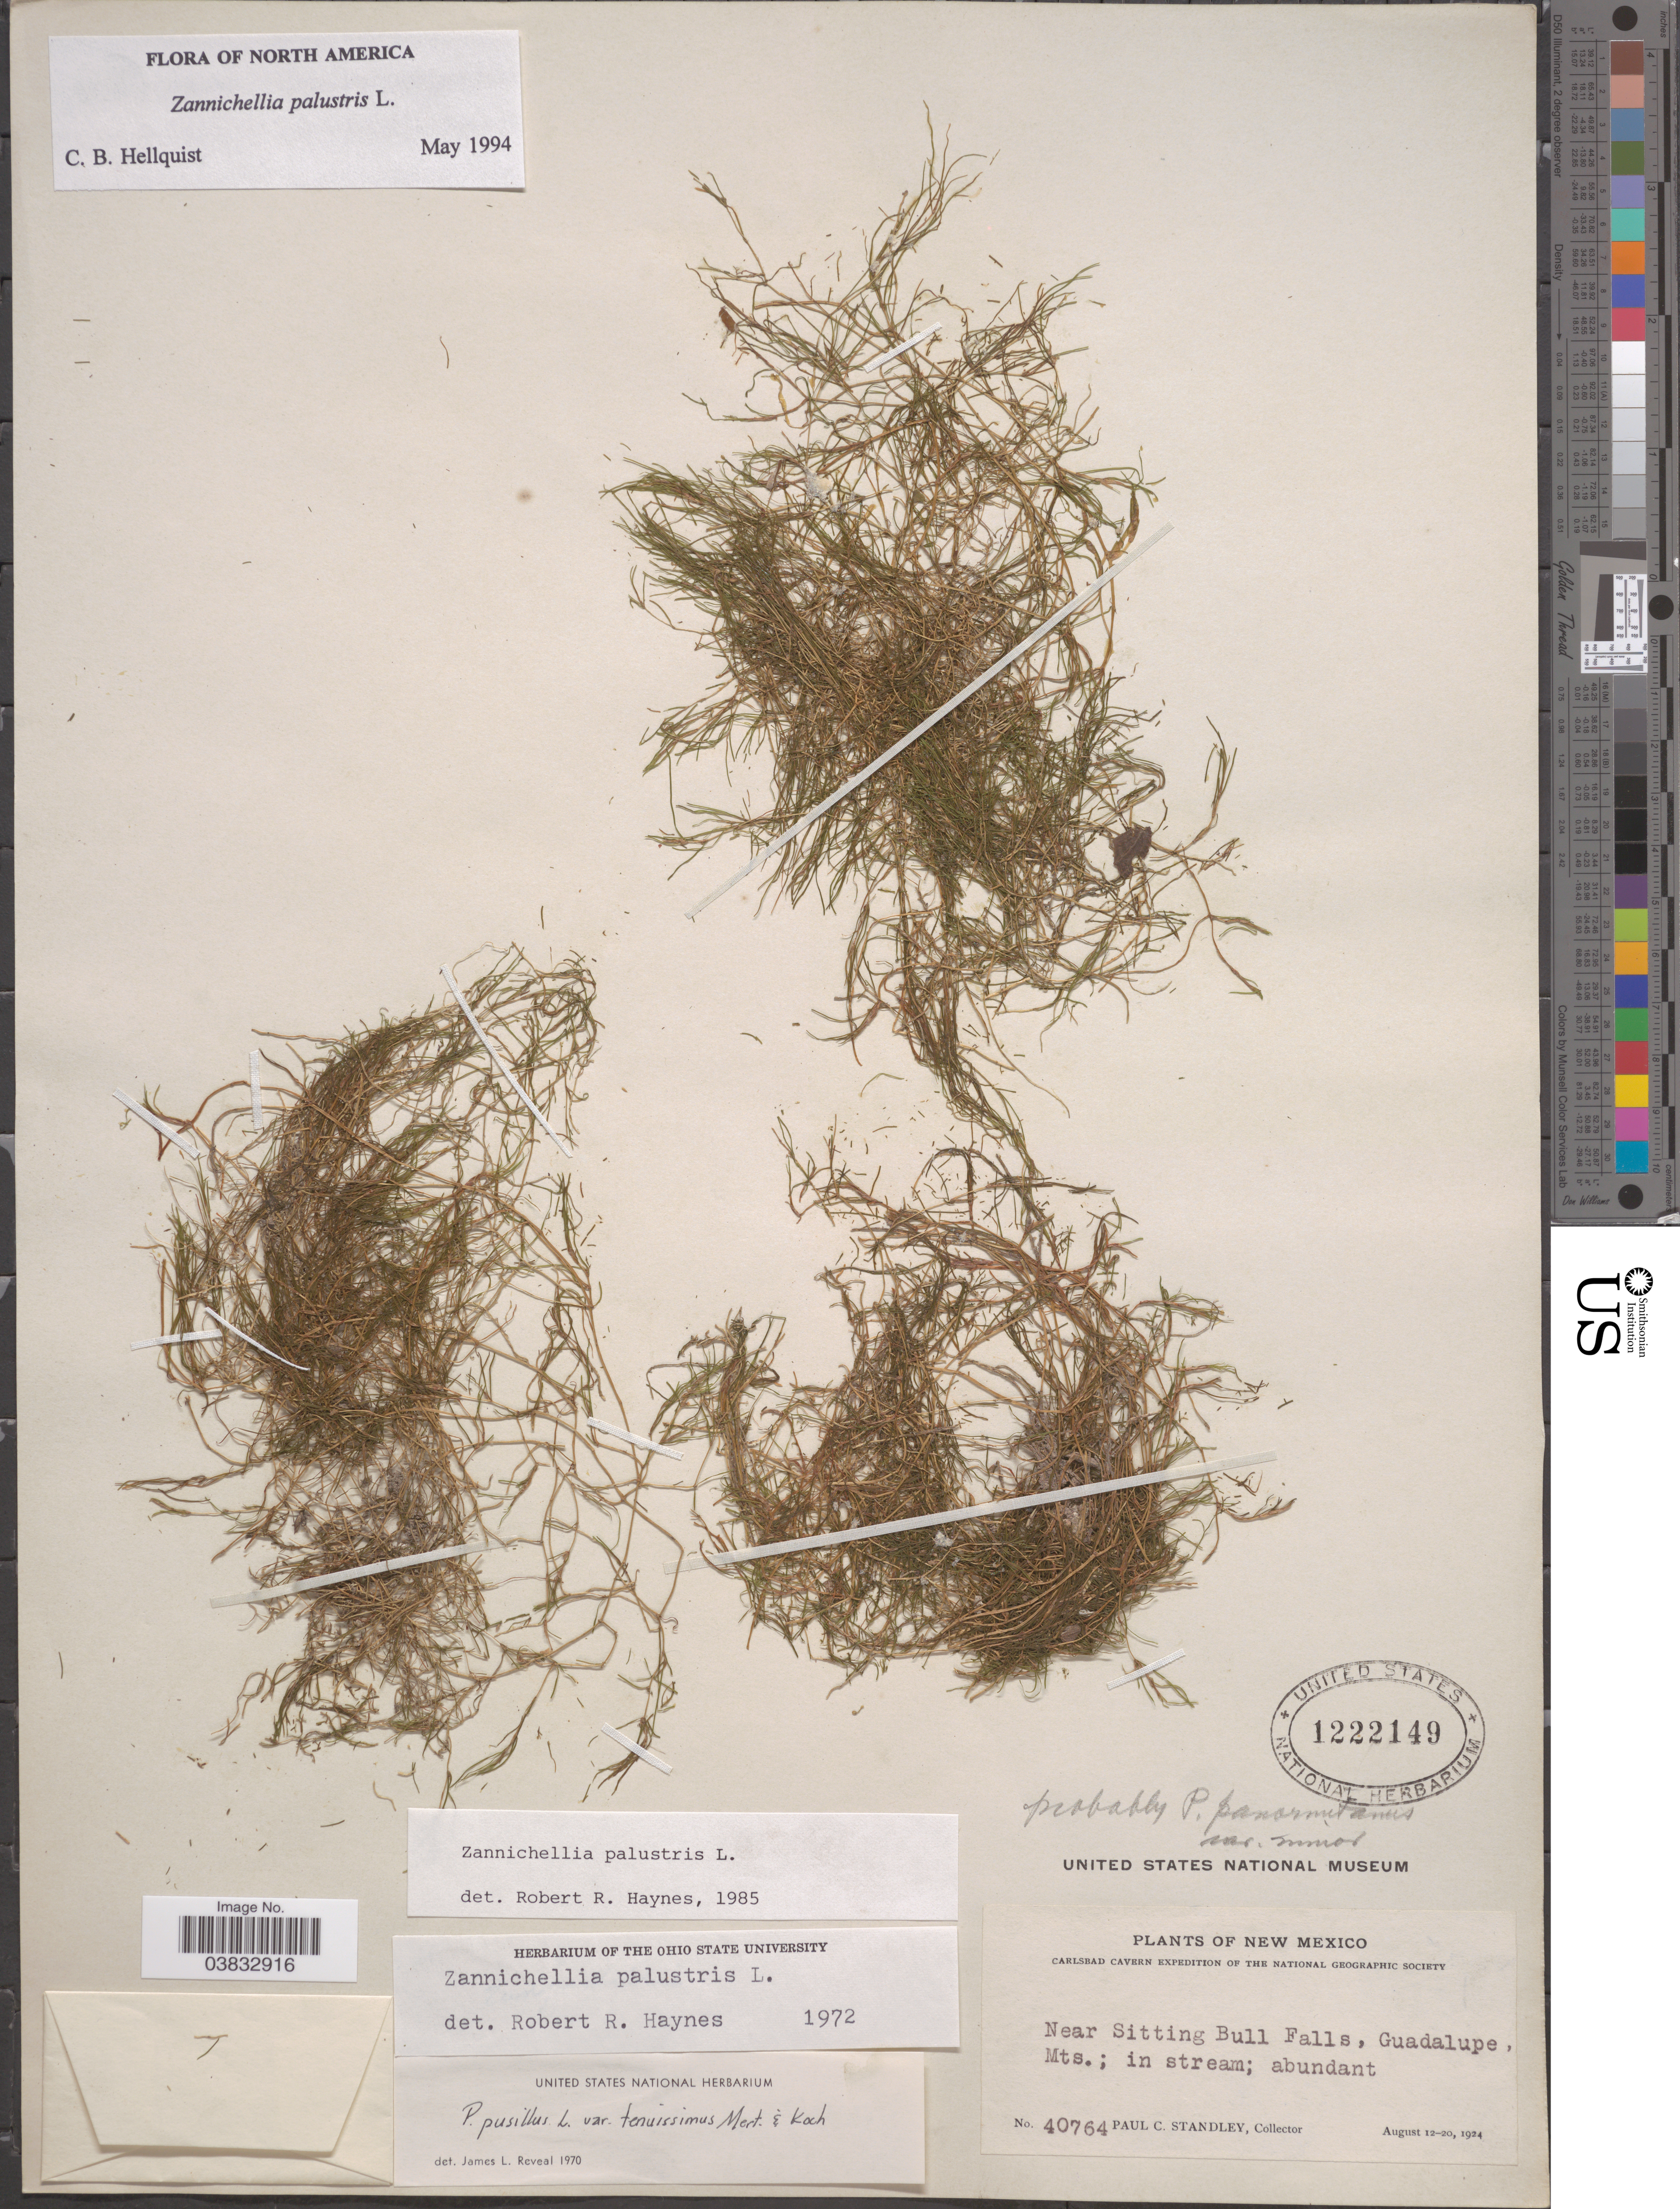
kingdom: Plantae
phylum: Tracheophyta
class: Liliopsida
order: Alismatales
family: Potamogetonaceae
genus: Zannichellia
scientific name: Zannichellia palustris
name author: L.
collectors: P. C. Standley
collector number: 40764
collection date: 1924-08-12/1924-08-20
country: United States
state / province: New Mexico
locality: Near Sitting Bull Falls, Guadalupe Mts.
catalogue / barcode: US 1222149